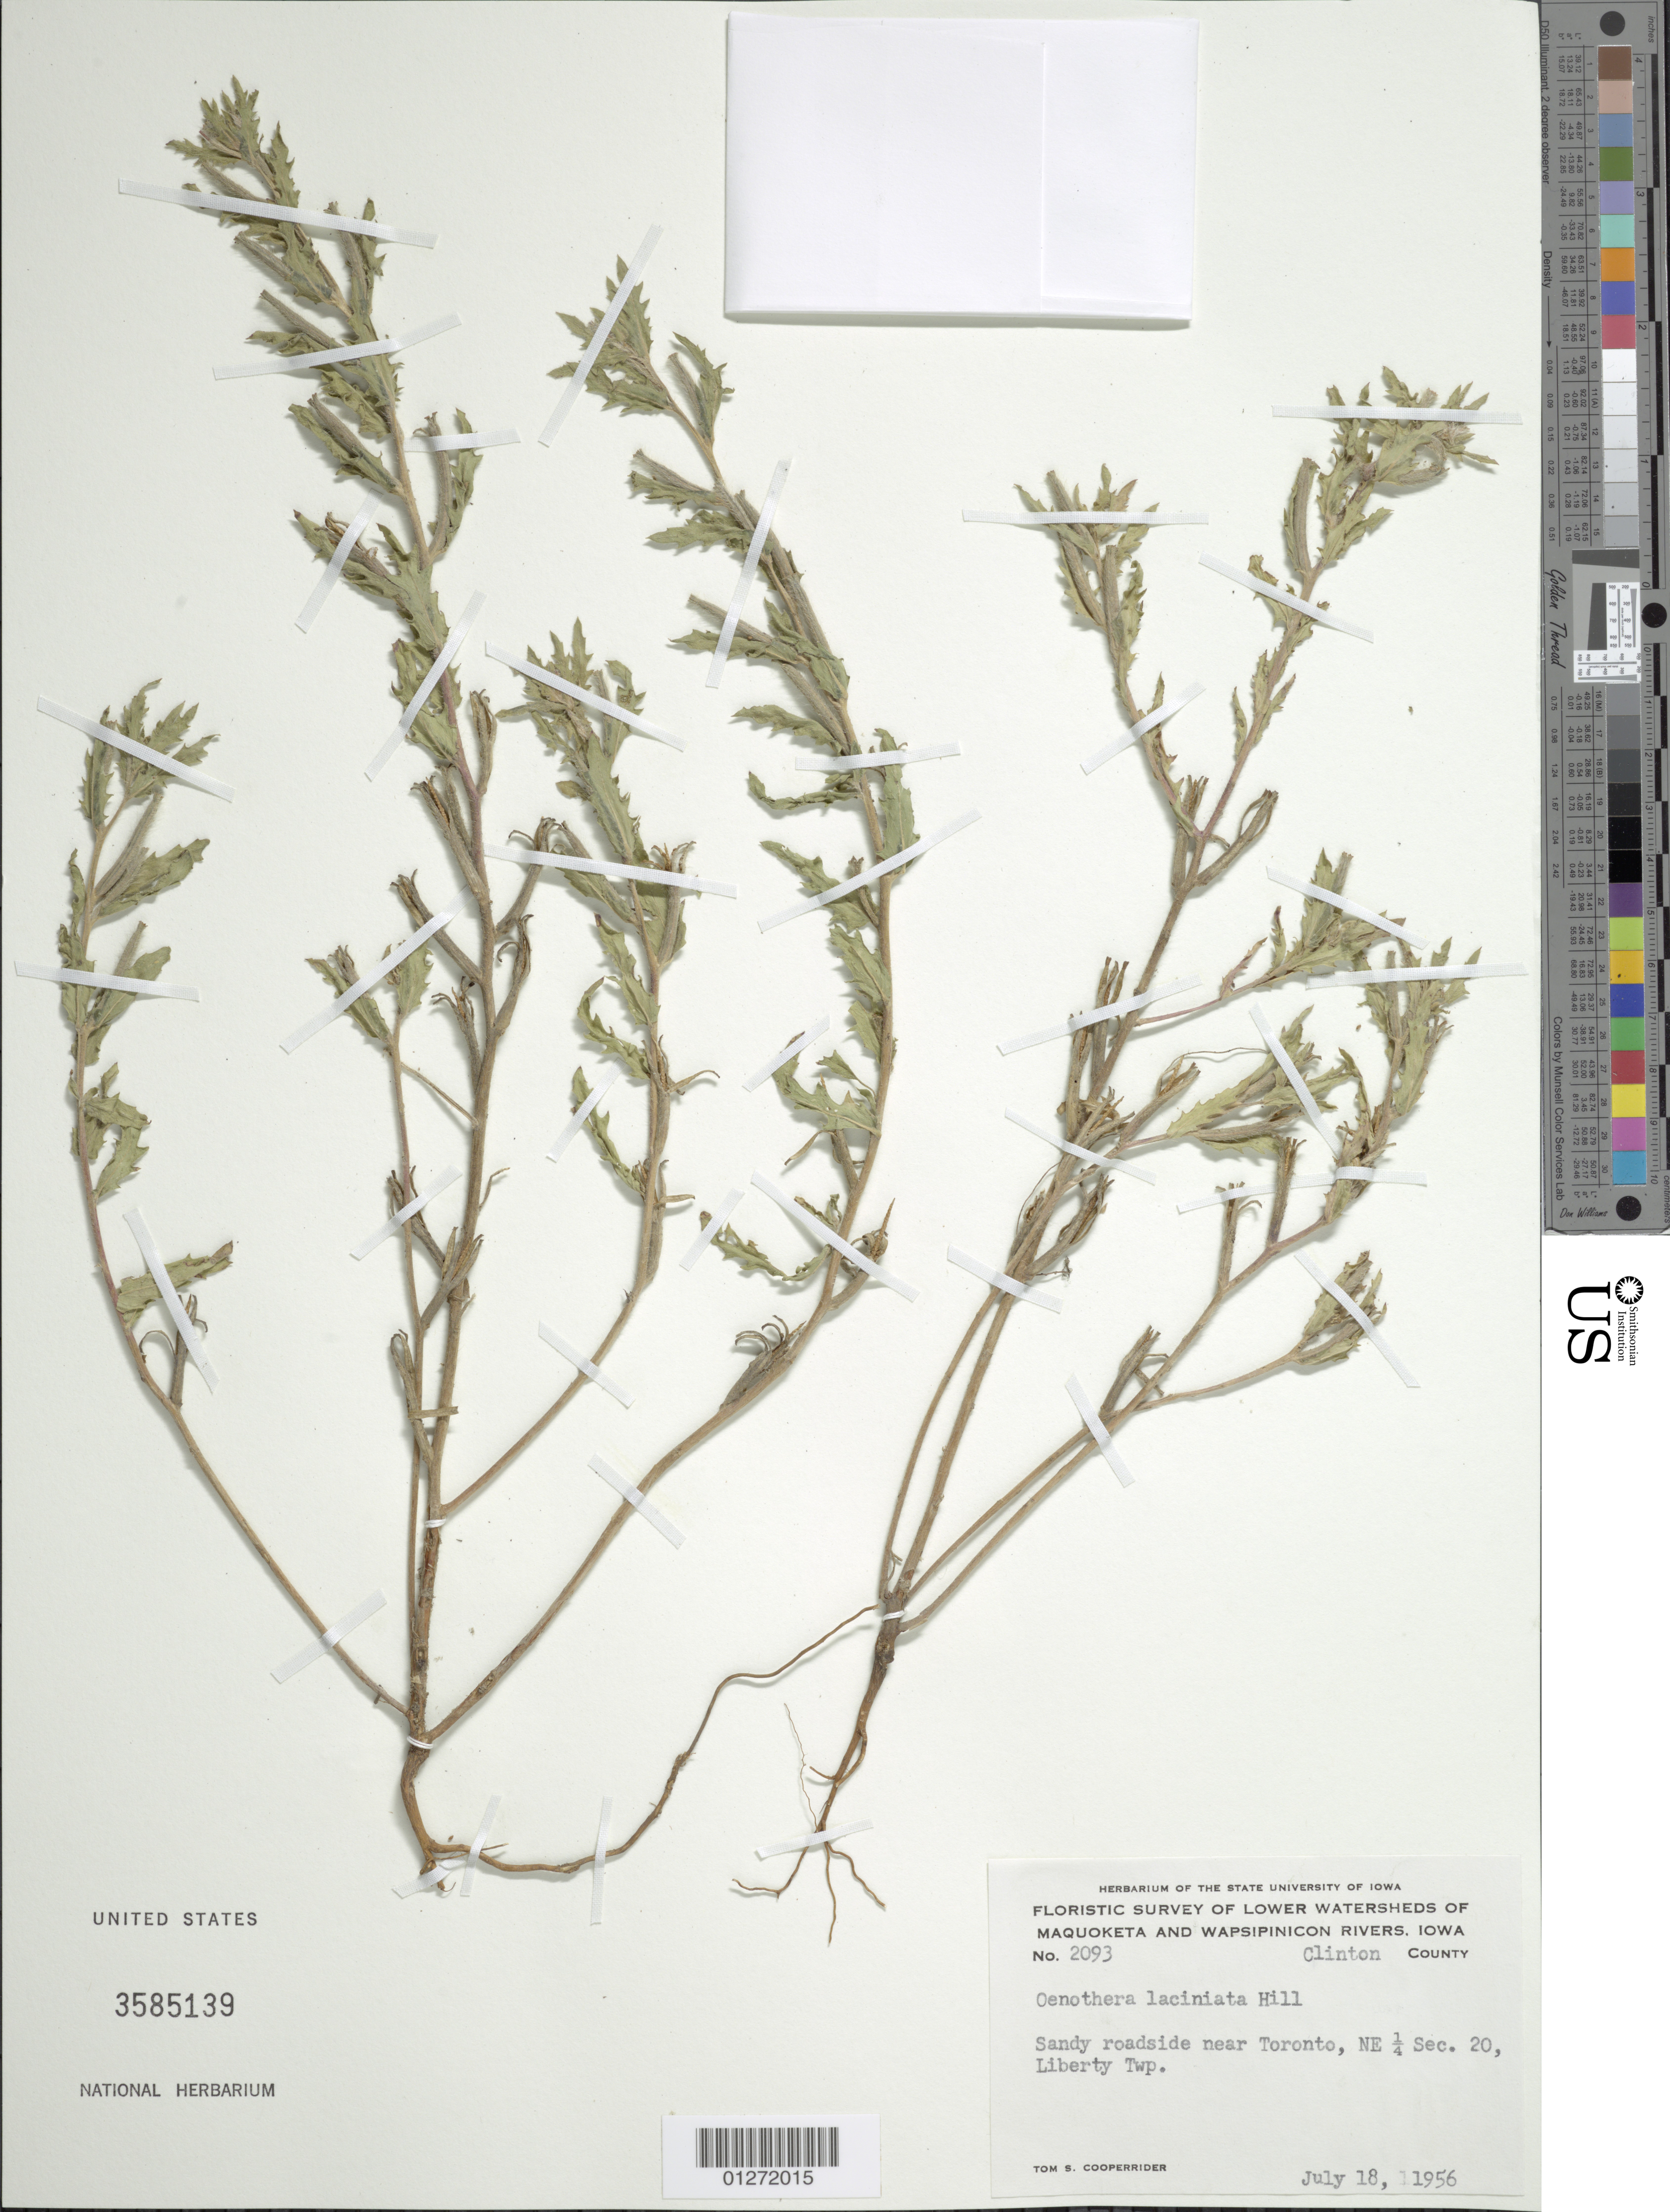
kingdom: Plantae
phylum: Tracheophyta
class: Magnoliopsida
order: Myrtales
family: Onagraceae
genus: Oenothera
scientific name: Oenothera laciniata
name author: Hill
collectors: T. S. Cooperrider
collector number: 2093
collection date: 1956-07-18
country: United States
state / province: Iowa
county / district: Clinton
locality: near Toronto, NE 1/4 Sec. 20, Liberty Twp.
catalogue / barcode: US 3585139